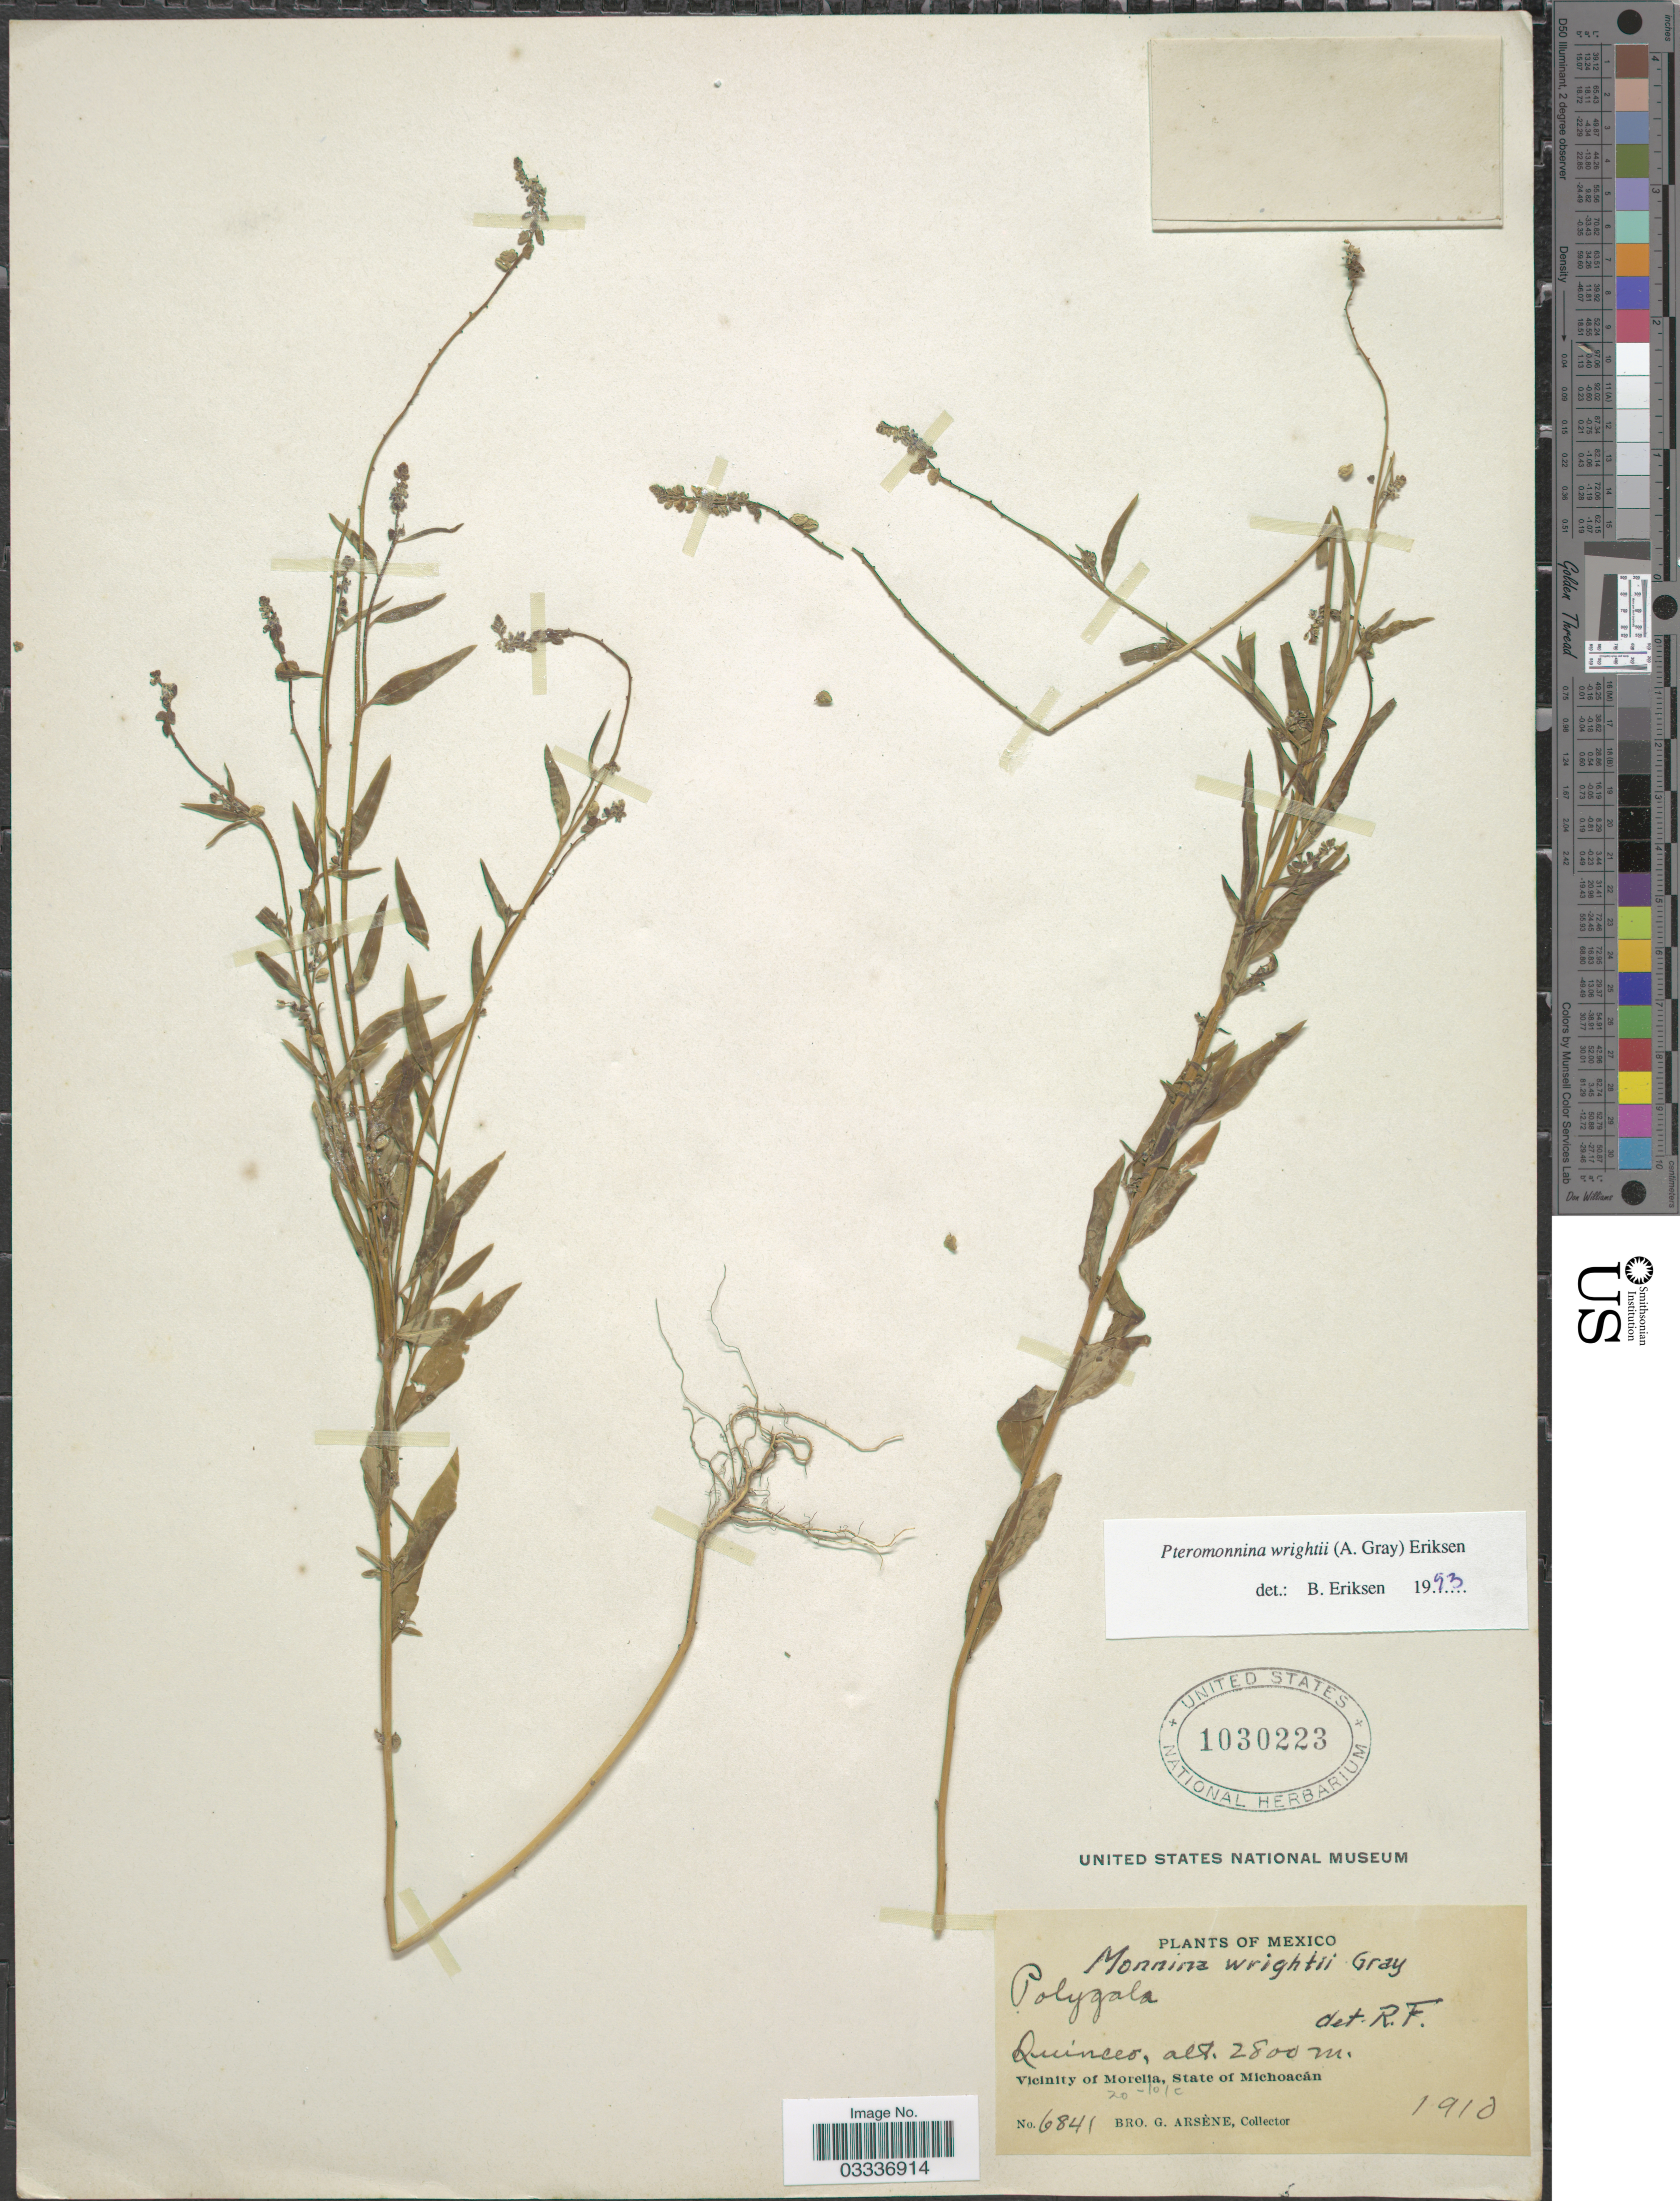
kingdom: Plantae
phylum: Tracheophyta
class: Magnoliopsida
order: Fabales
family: Polygalaceae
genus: Monnina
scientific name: Monnina wrightii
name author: A. Gray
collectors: Bro. G. Arsène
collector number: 6841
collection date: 1910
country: Mexico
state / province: Michoacán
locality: Quinceo. Vicinity of Morelia.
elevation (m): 2800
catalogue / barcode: US 1030223